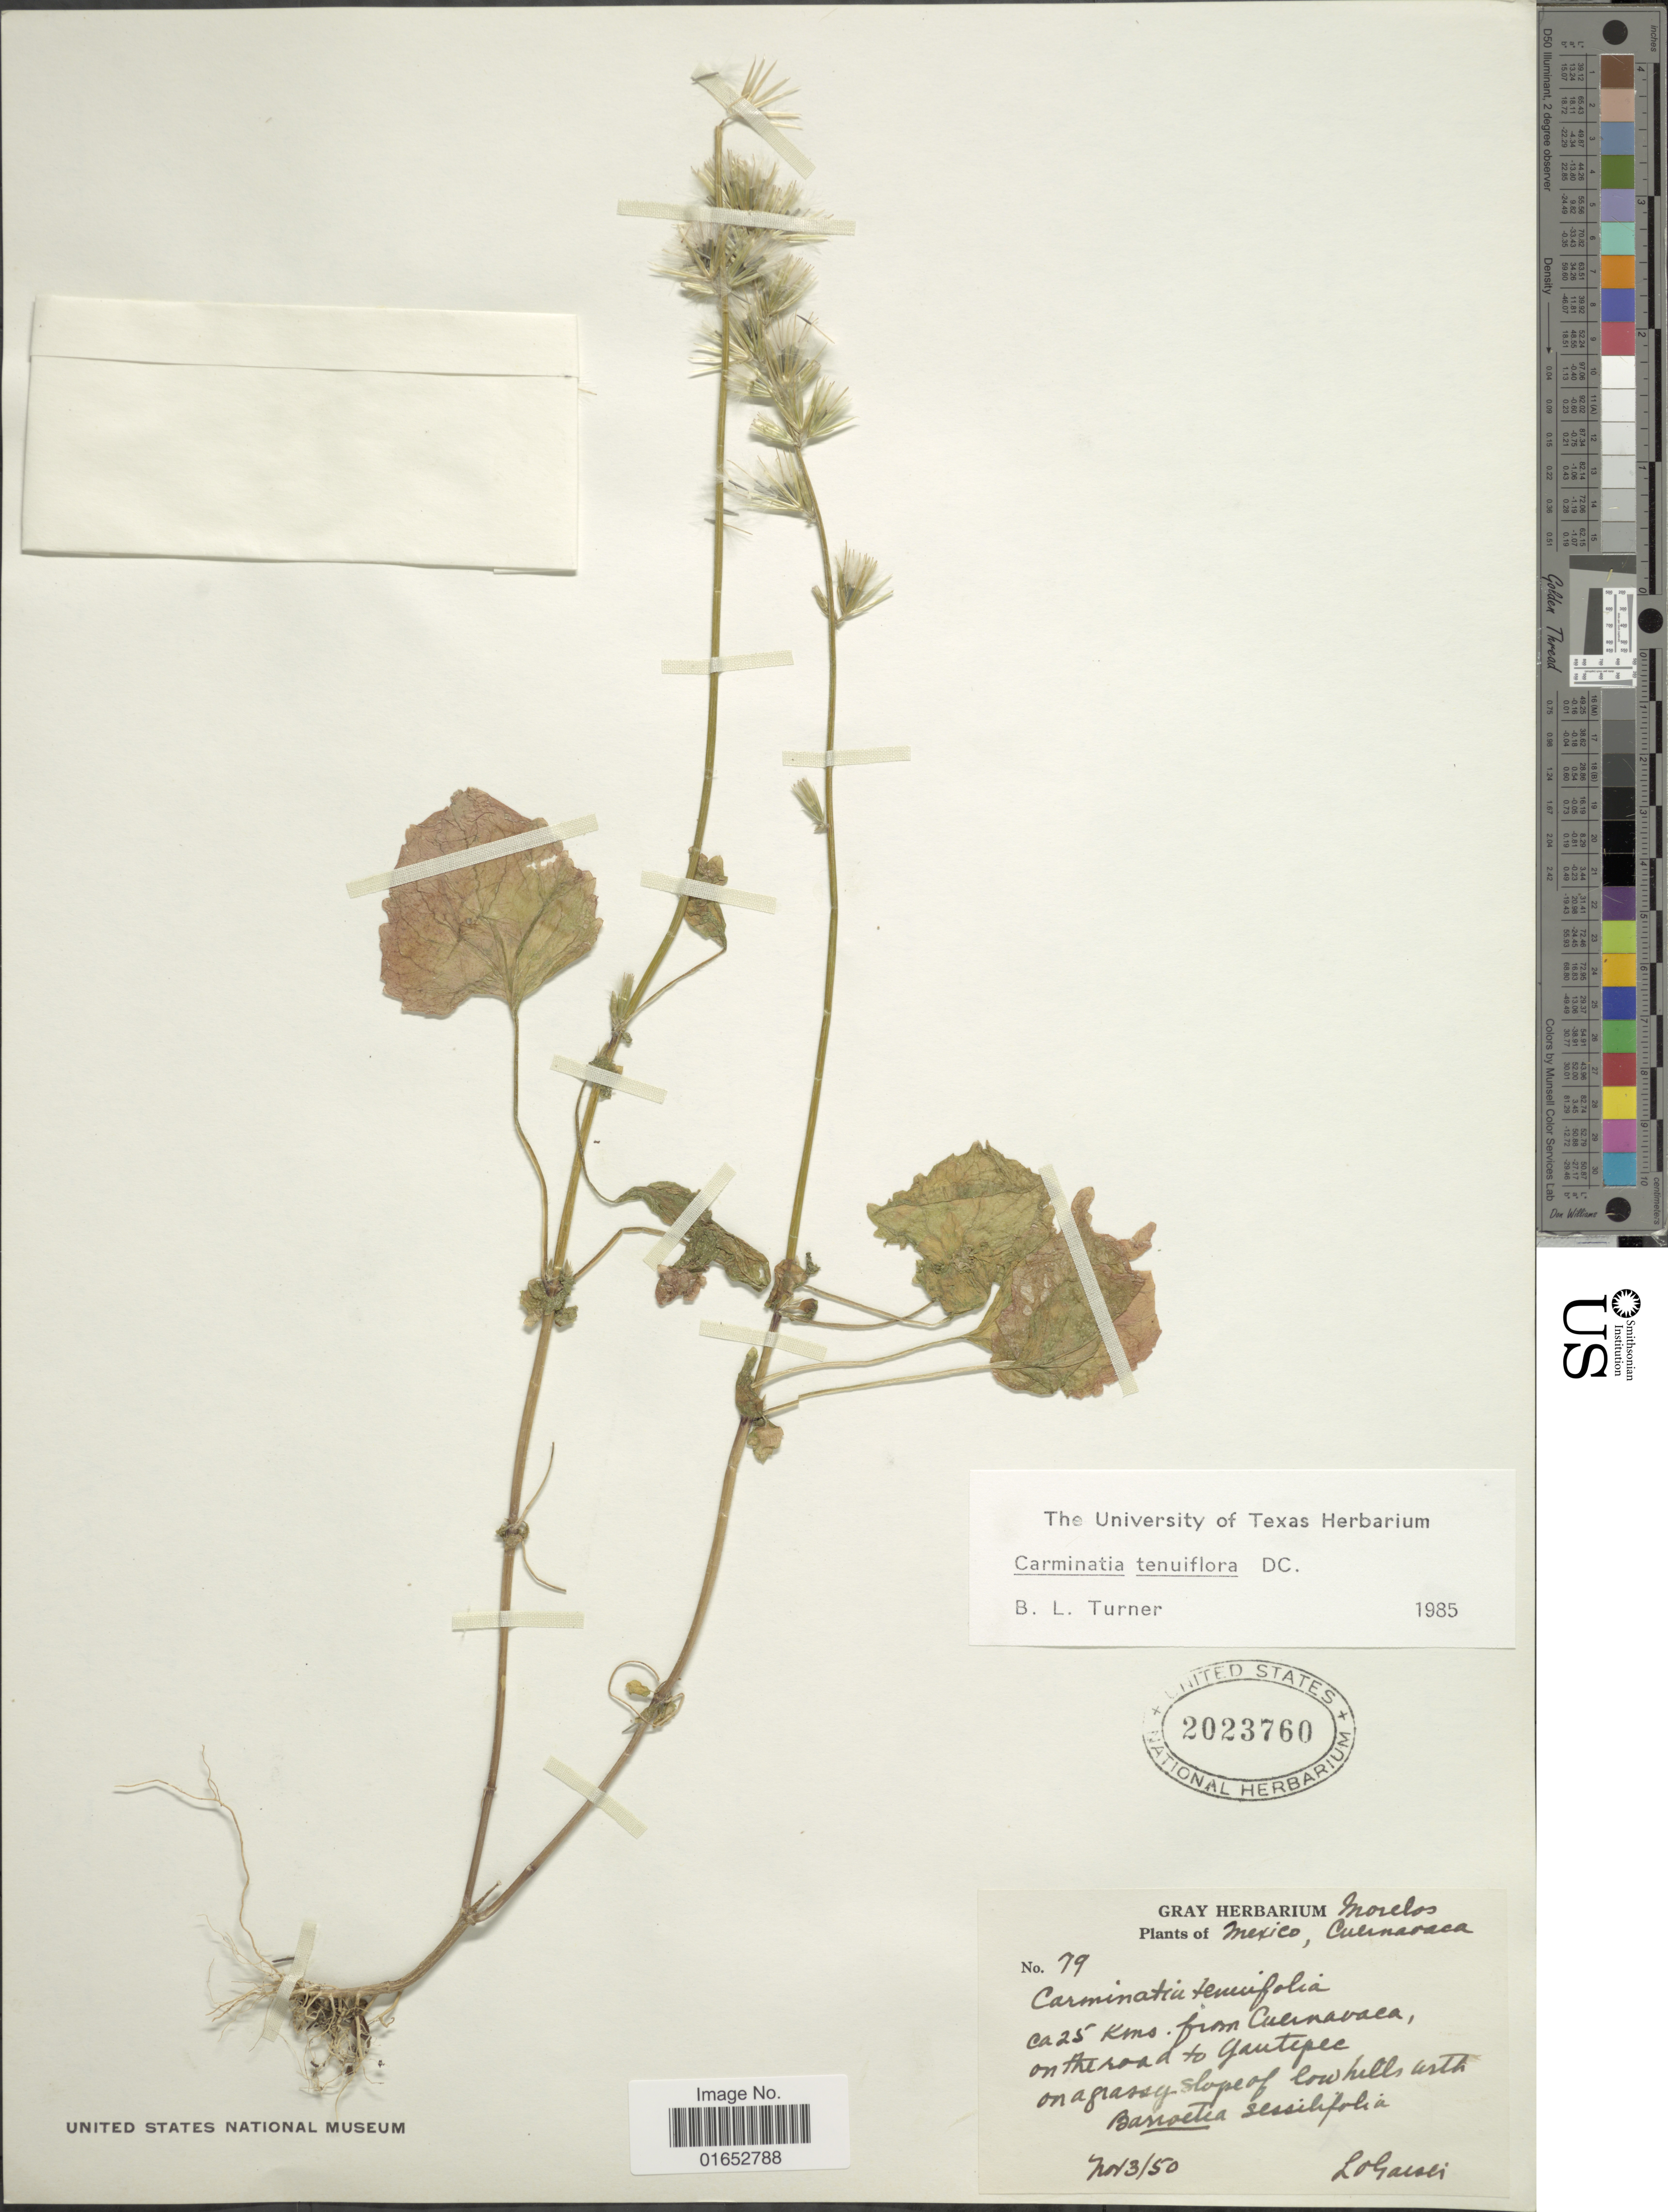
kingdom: Plantae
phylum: Tracheophyta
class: Magnoliopsida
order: Asterales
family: Asteraceae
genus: Carminatia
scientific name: Carminatia tenuiflora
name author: DC.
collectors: L. Gaiser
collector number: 79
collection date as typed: Transcribed d/m/y: 3/11/50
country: Mexico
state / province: Morelos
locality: Cuernavaca, ca 25 Kms. from Cuernavaca, on the road to Gautepec on a grassy slope of low hells urth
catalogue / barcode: US 2023760